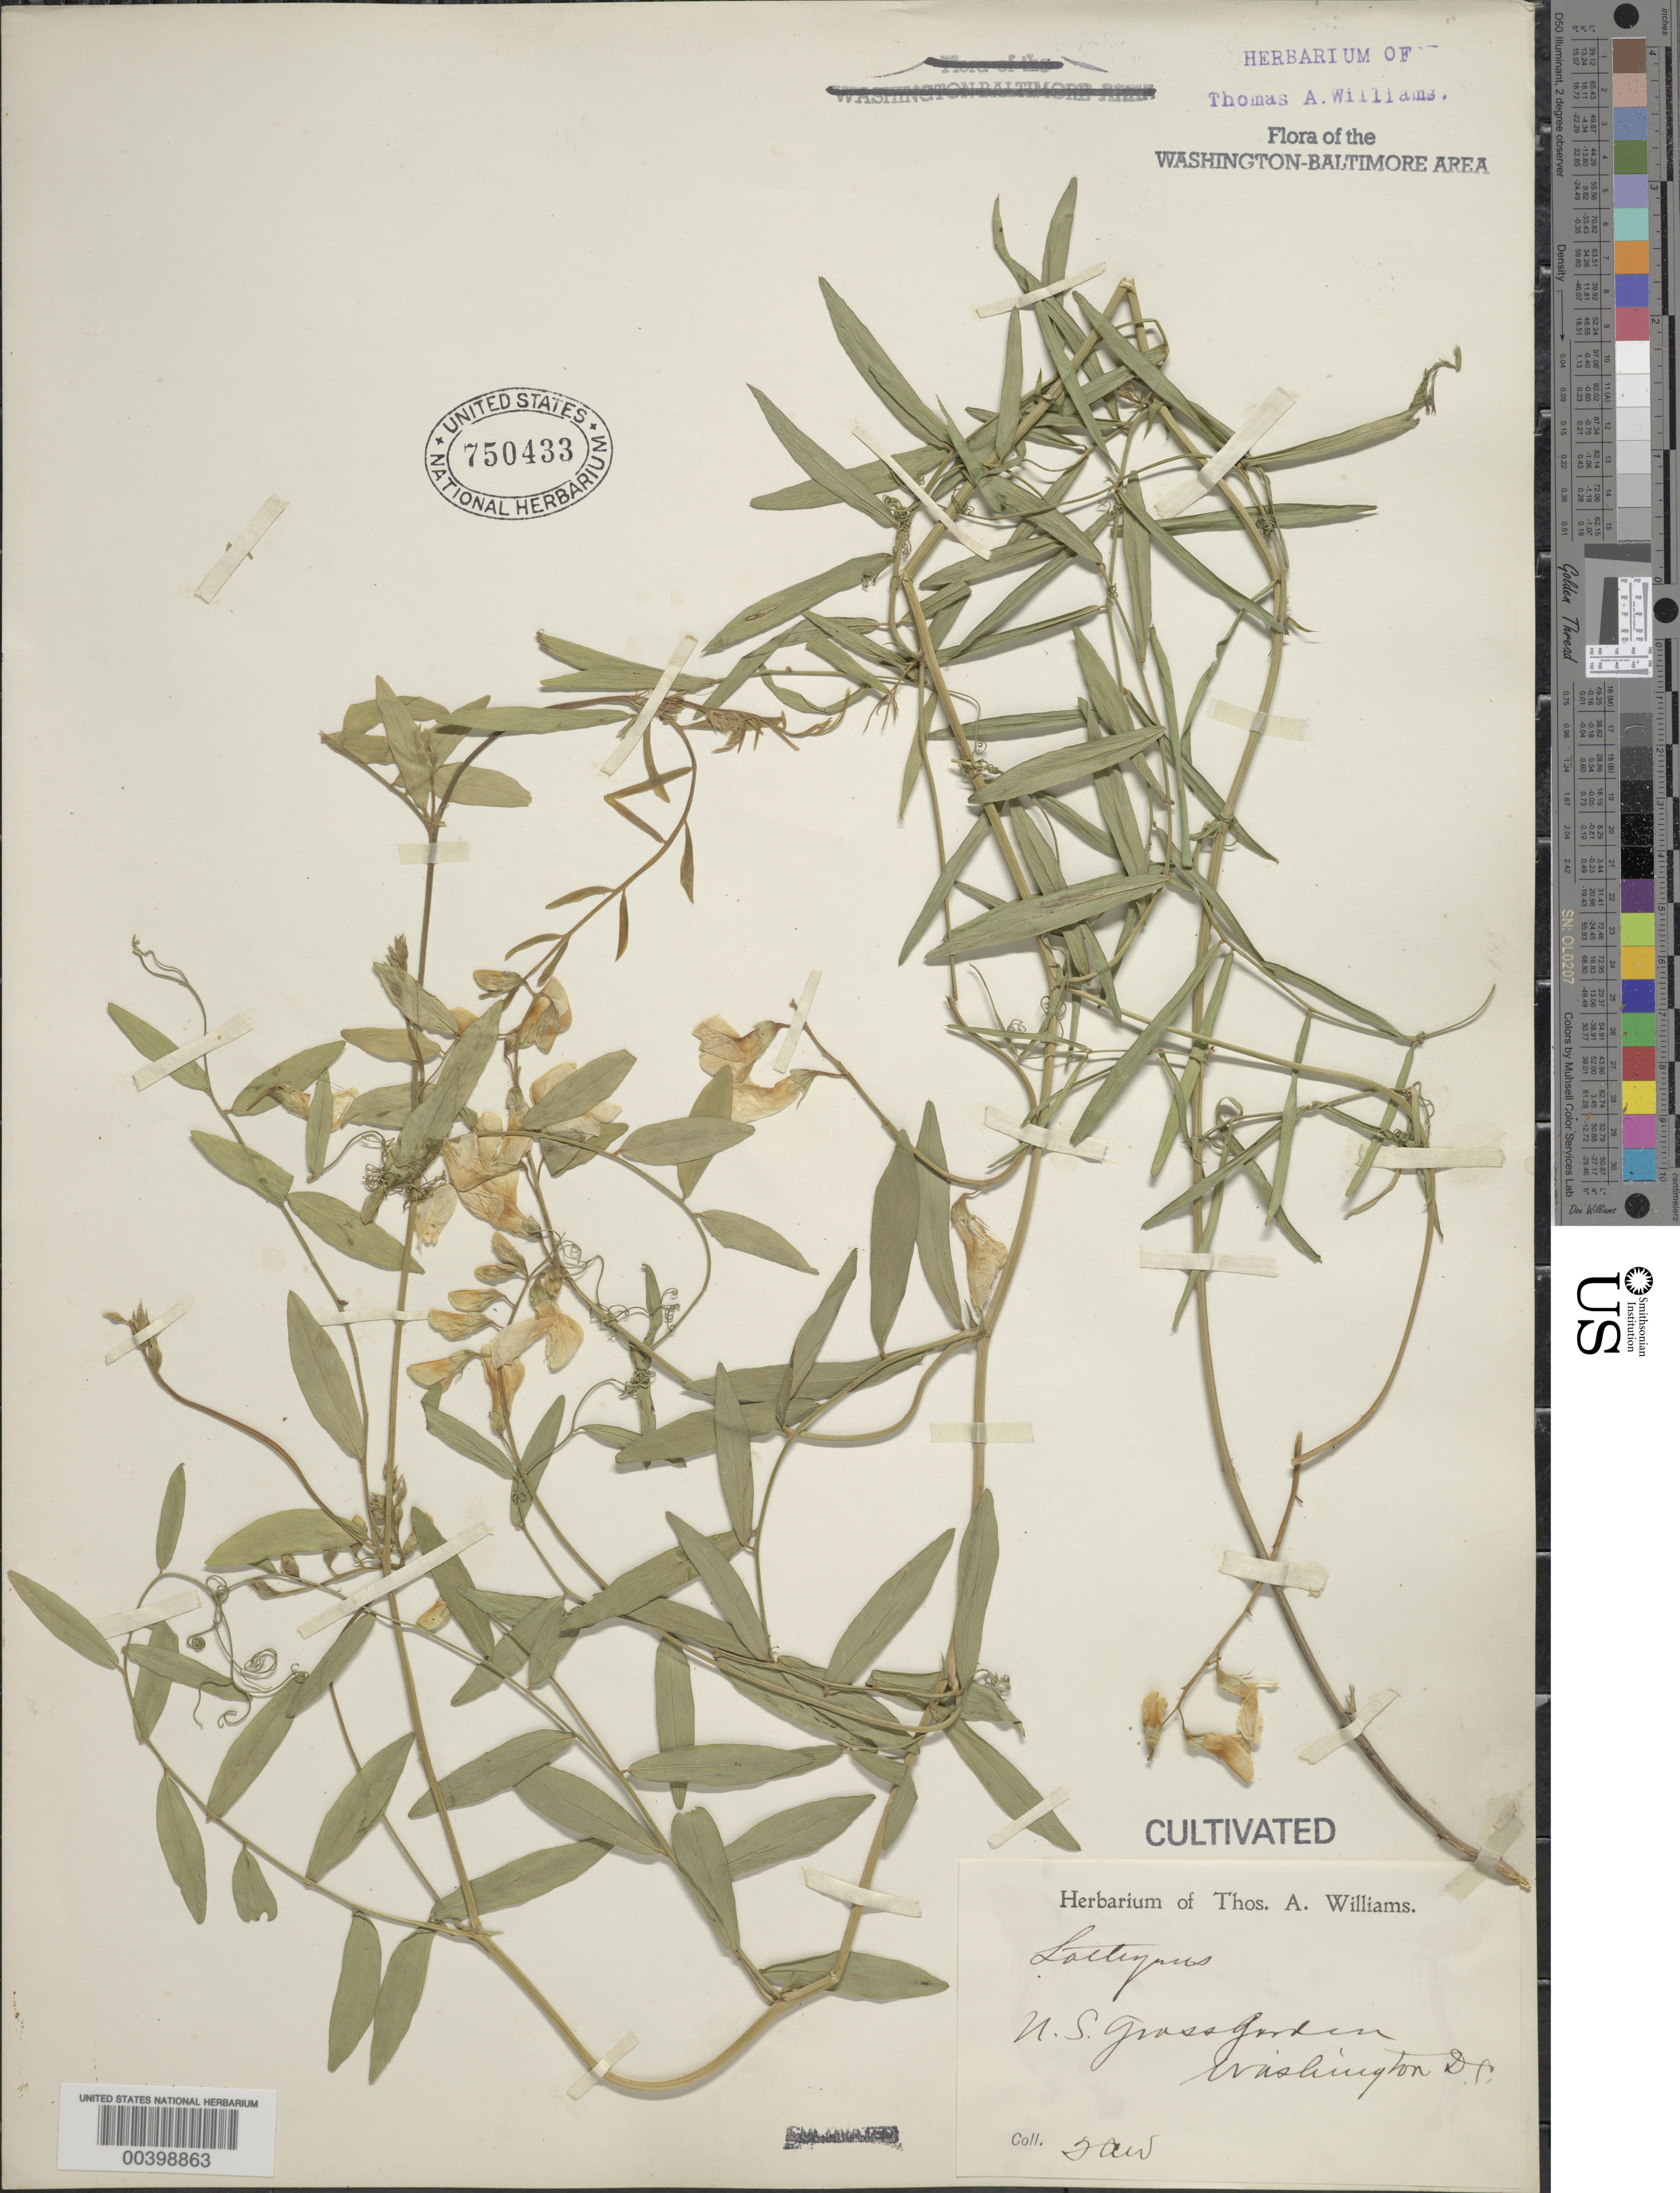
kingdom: Plantae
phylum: Tracheophyta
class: Magnoliopsida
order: Fabales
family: Fabaceae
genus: Lathyrus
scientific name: Lathyrus sp.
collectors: T. A. Williams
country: United States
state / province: District of Columbia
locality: US Grass Garden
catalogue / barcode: US 750433